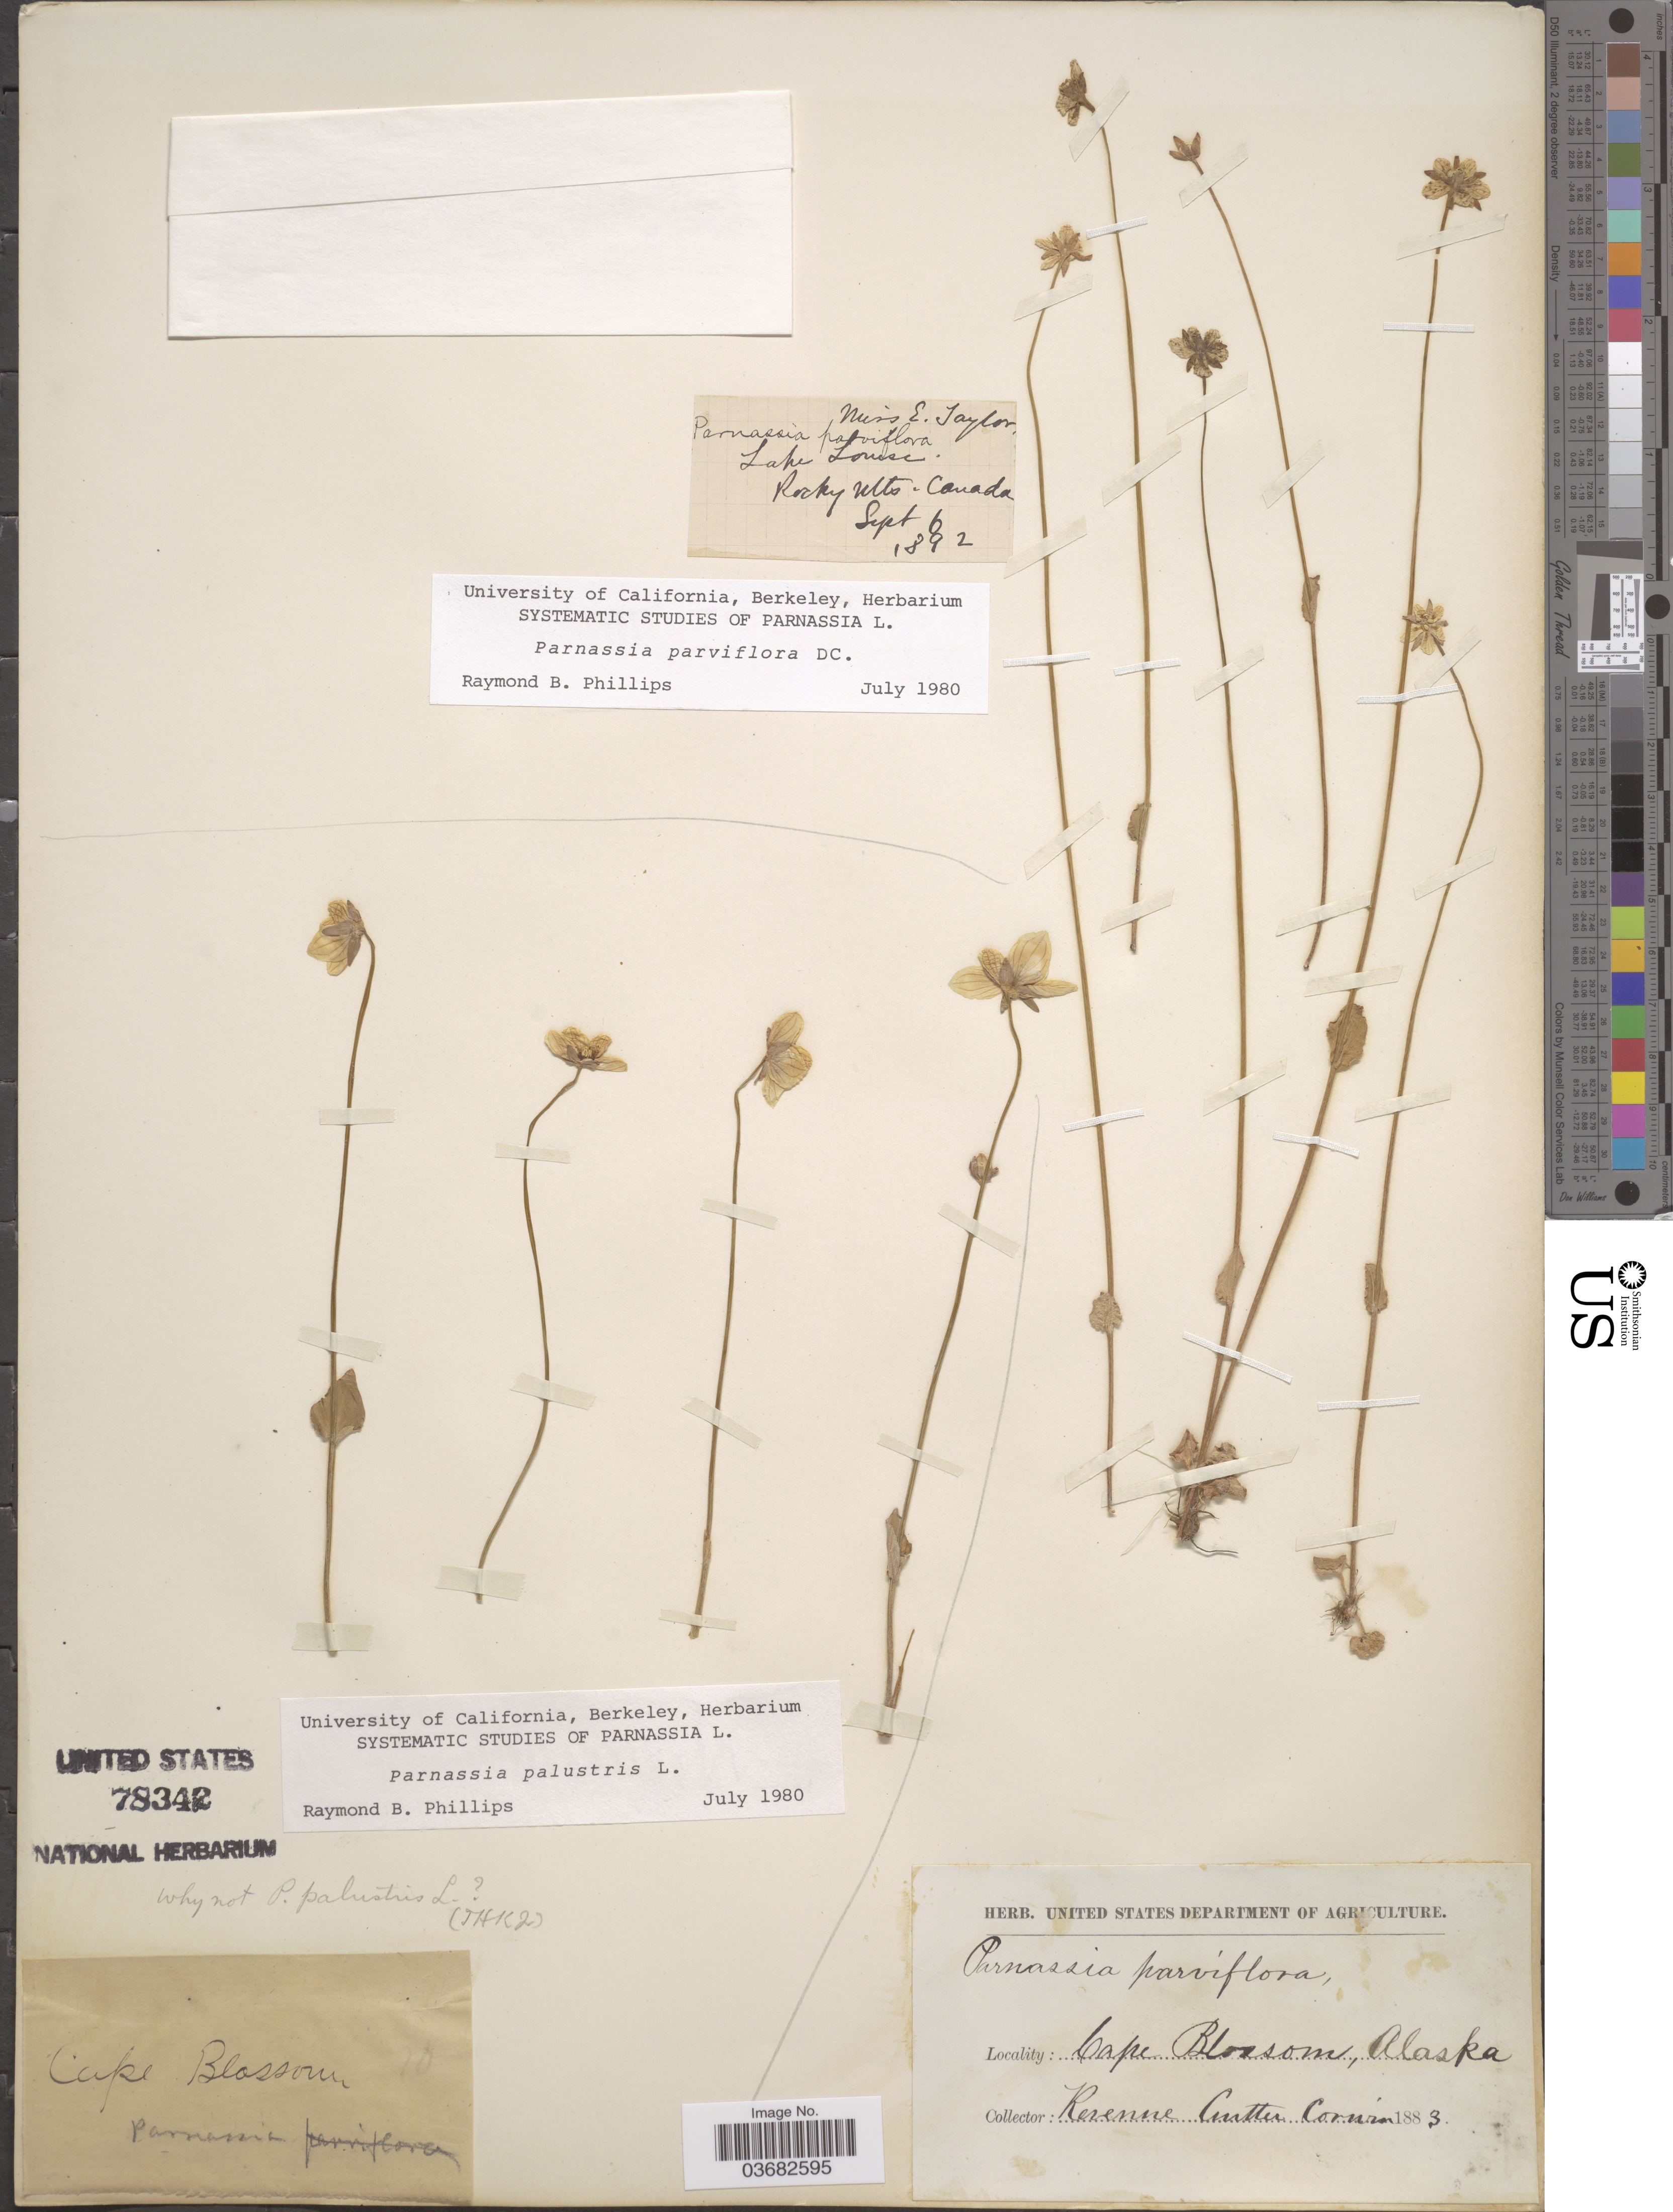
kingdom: Plantae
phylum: Tracheophyta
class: Magnoliopsida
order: Celastrales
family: Parnassiaceae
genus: Parnassia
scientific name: Parnassia palustris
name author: L.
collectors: E. Taylor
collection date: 1892-09-06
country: Canada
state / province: Alberta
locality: Lake Louise. Rocky Mts.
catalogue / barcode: US 78342-2